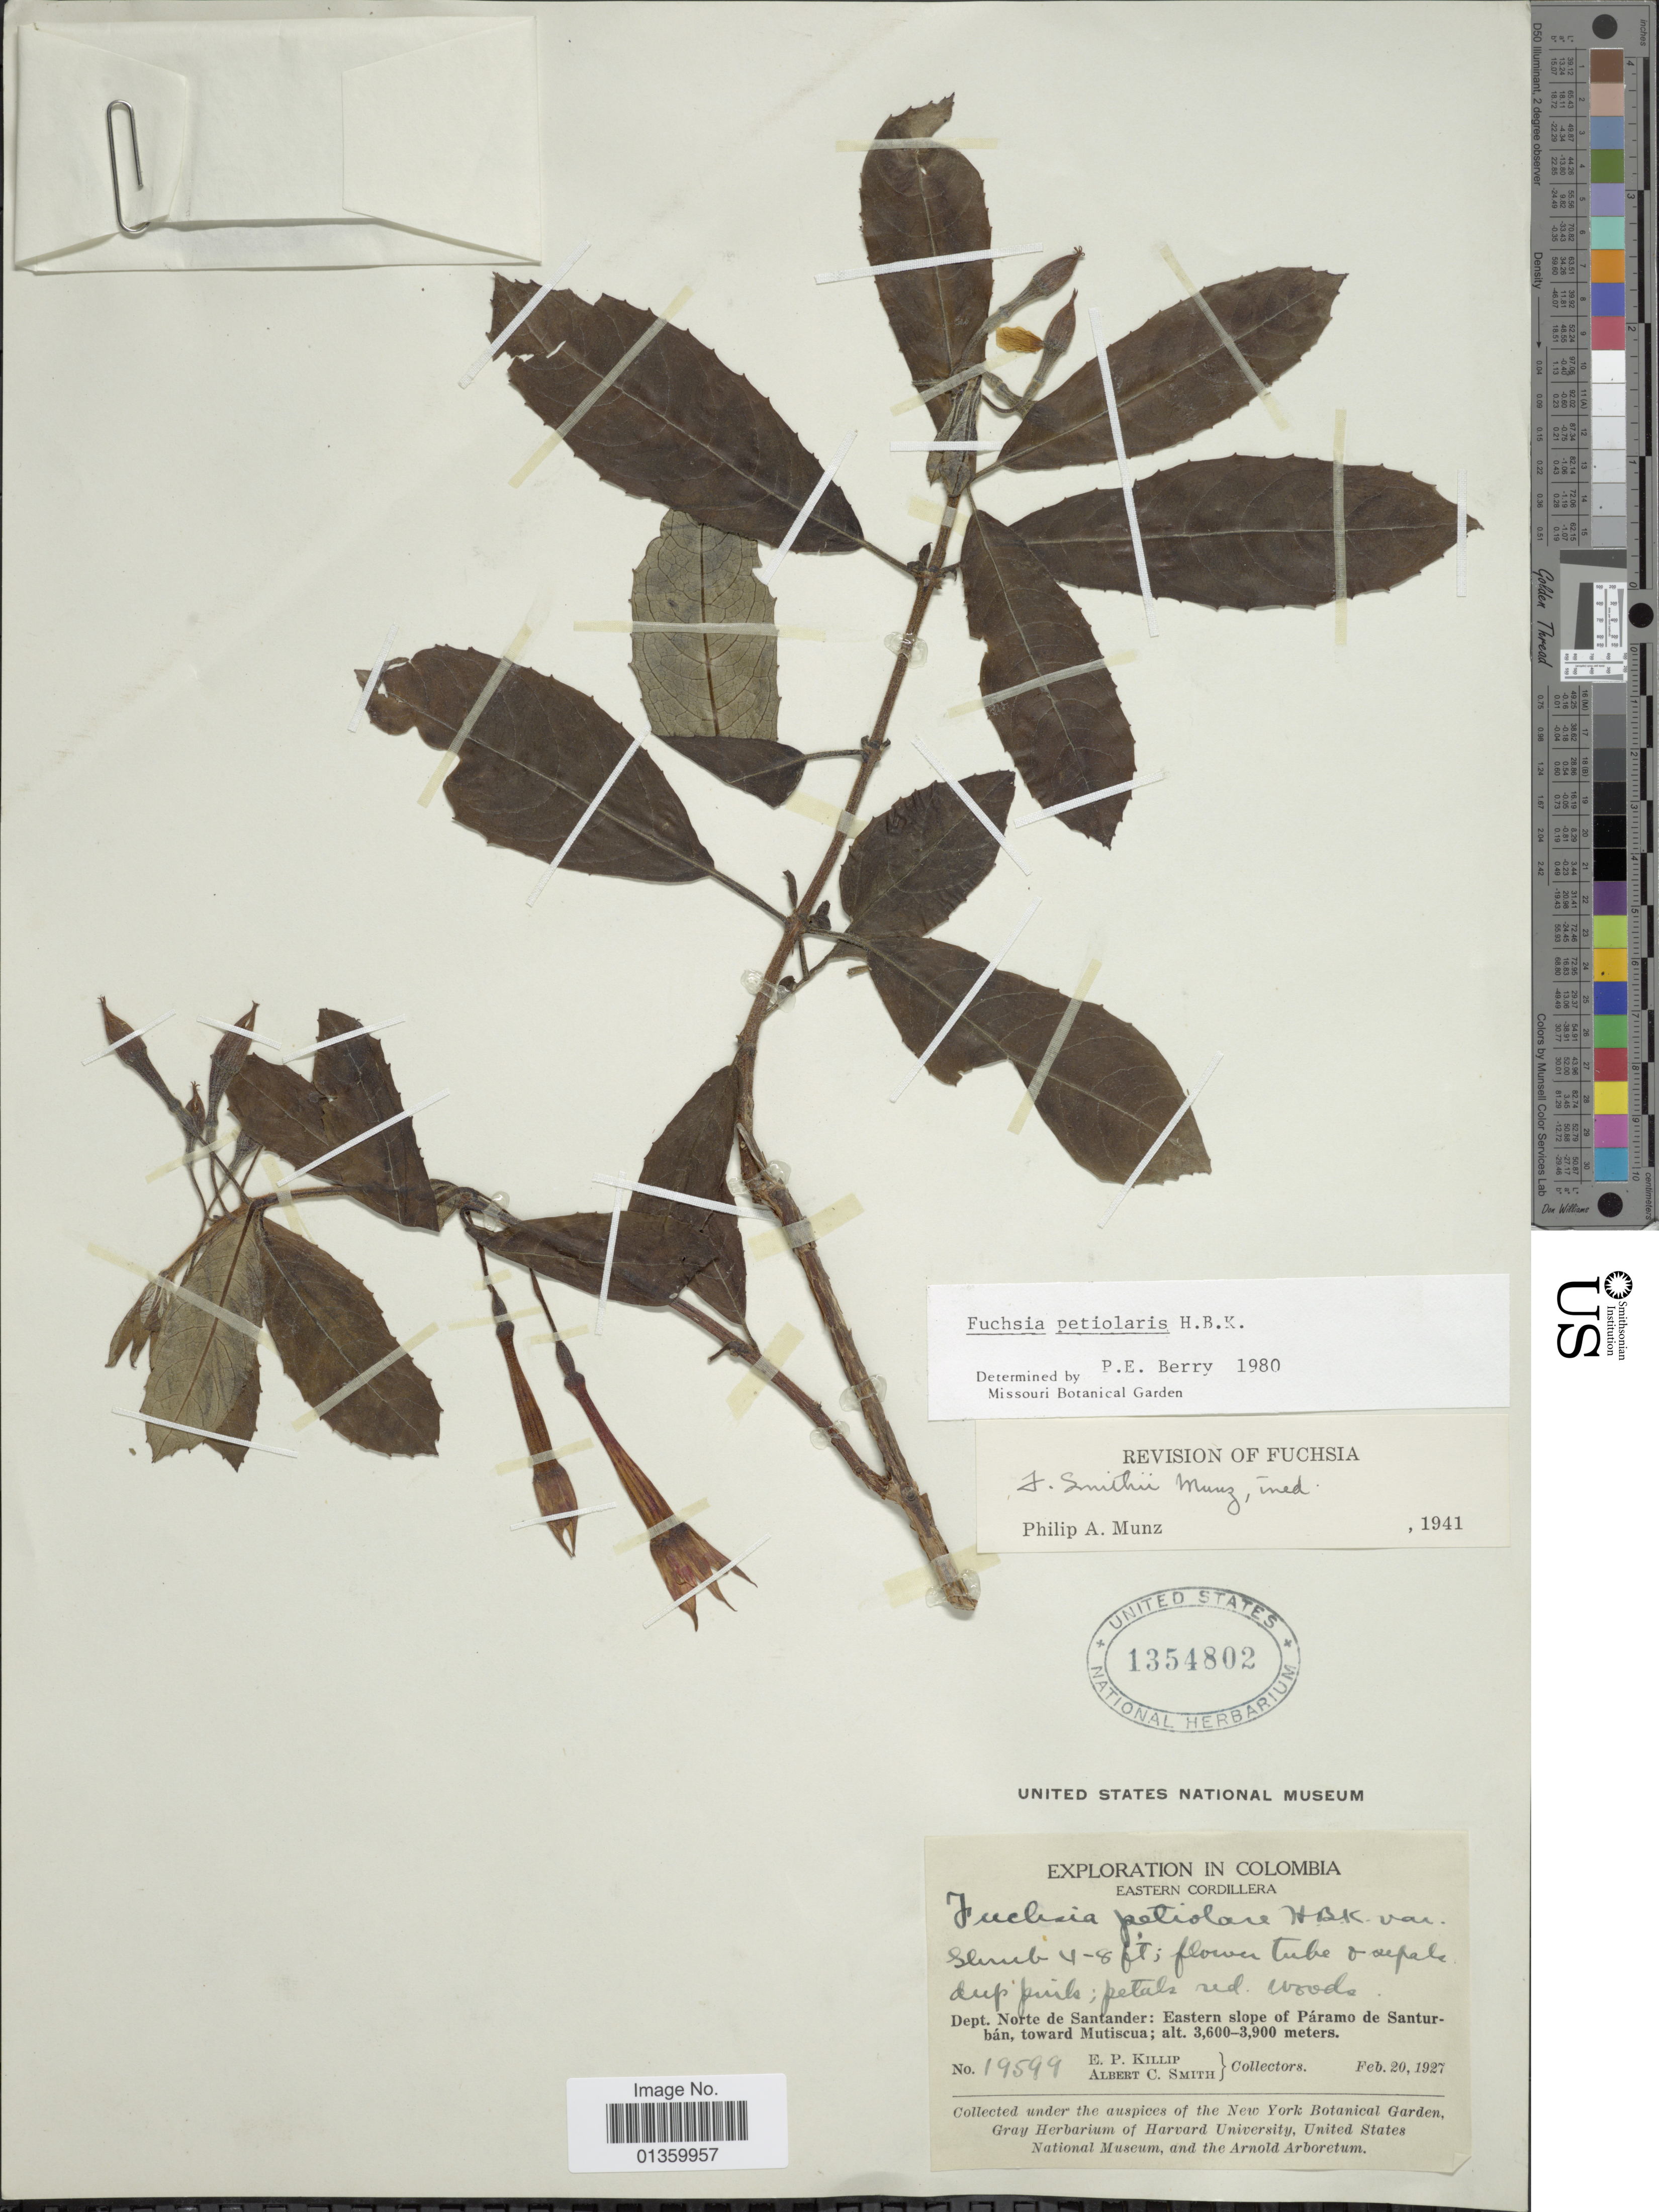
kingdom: Plantae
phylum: Tracheophyta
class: Magnoliopsida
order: Myrtales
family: Onagraceae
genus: Fuchsia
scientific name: Fuchsia petiolaris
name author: Kunth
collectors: E. P. Killip & A. C. Smith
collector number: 19599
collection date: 1927-02-20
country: Colombia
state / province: Norte de Santander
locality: Eastern Cordillera. Eastern slope of Páramo de Santurbán, toward Mutiscua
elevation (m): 3600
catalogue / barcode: US 1354802